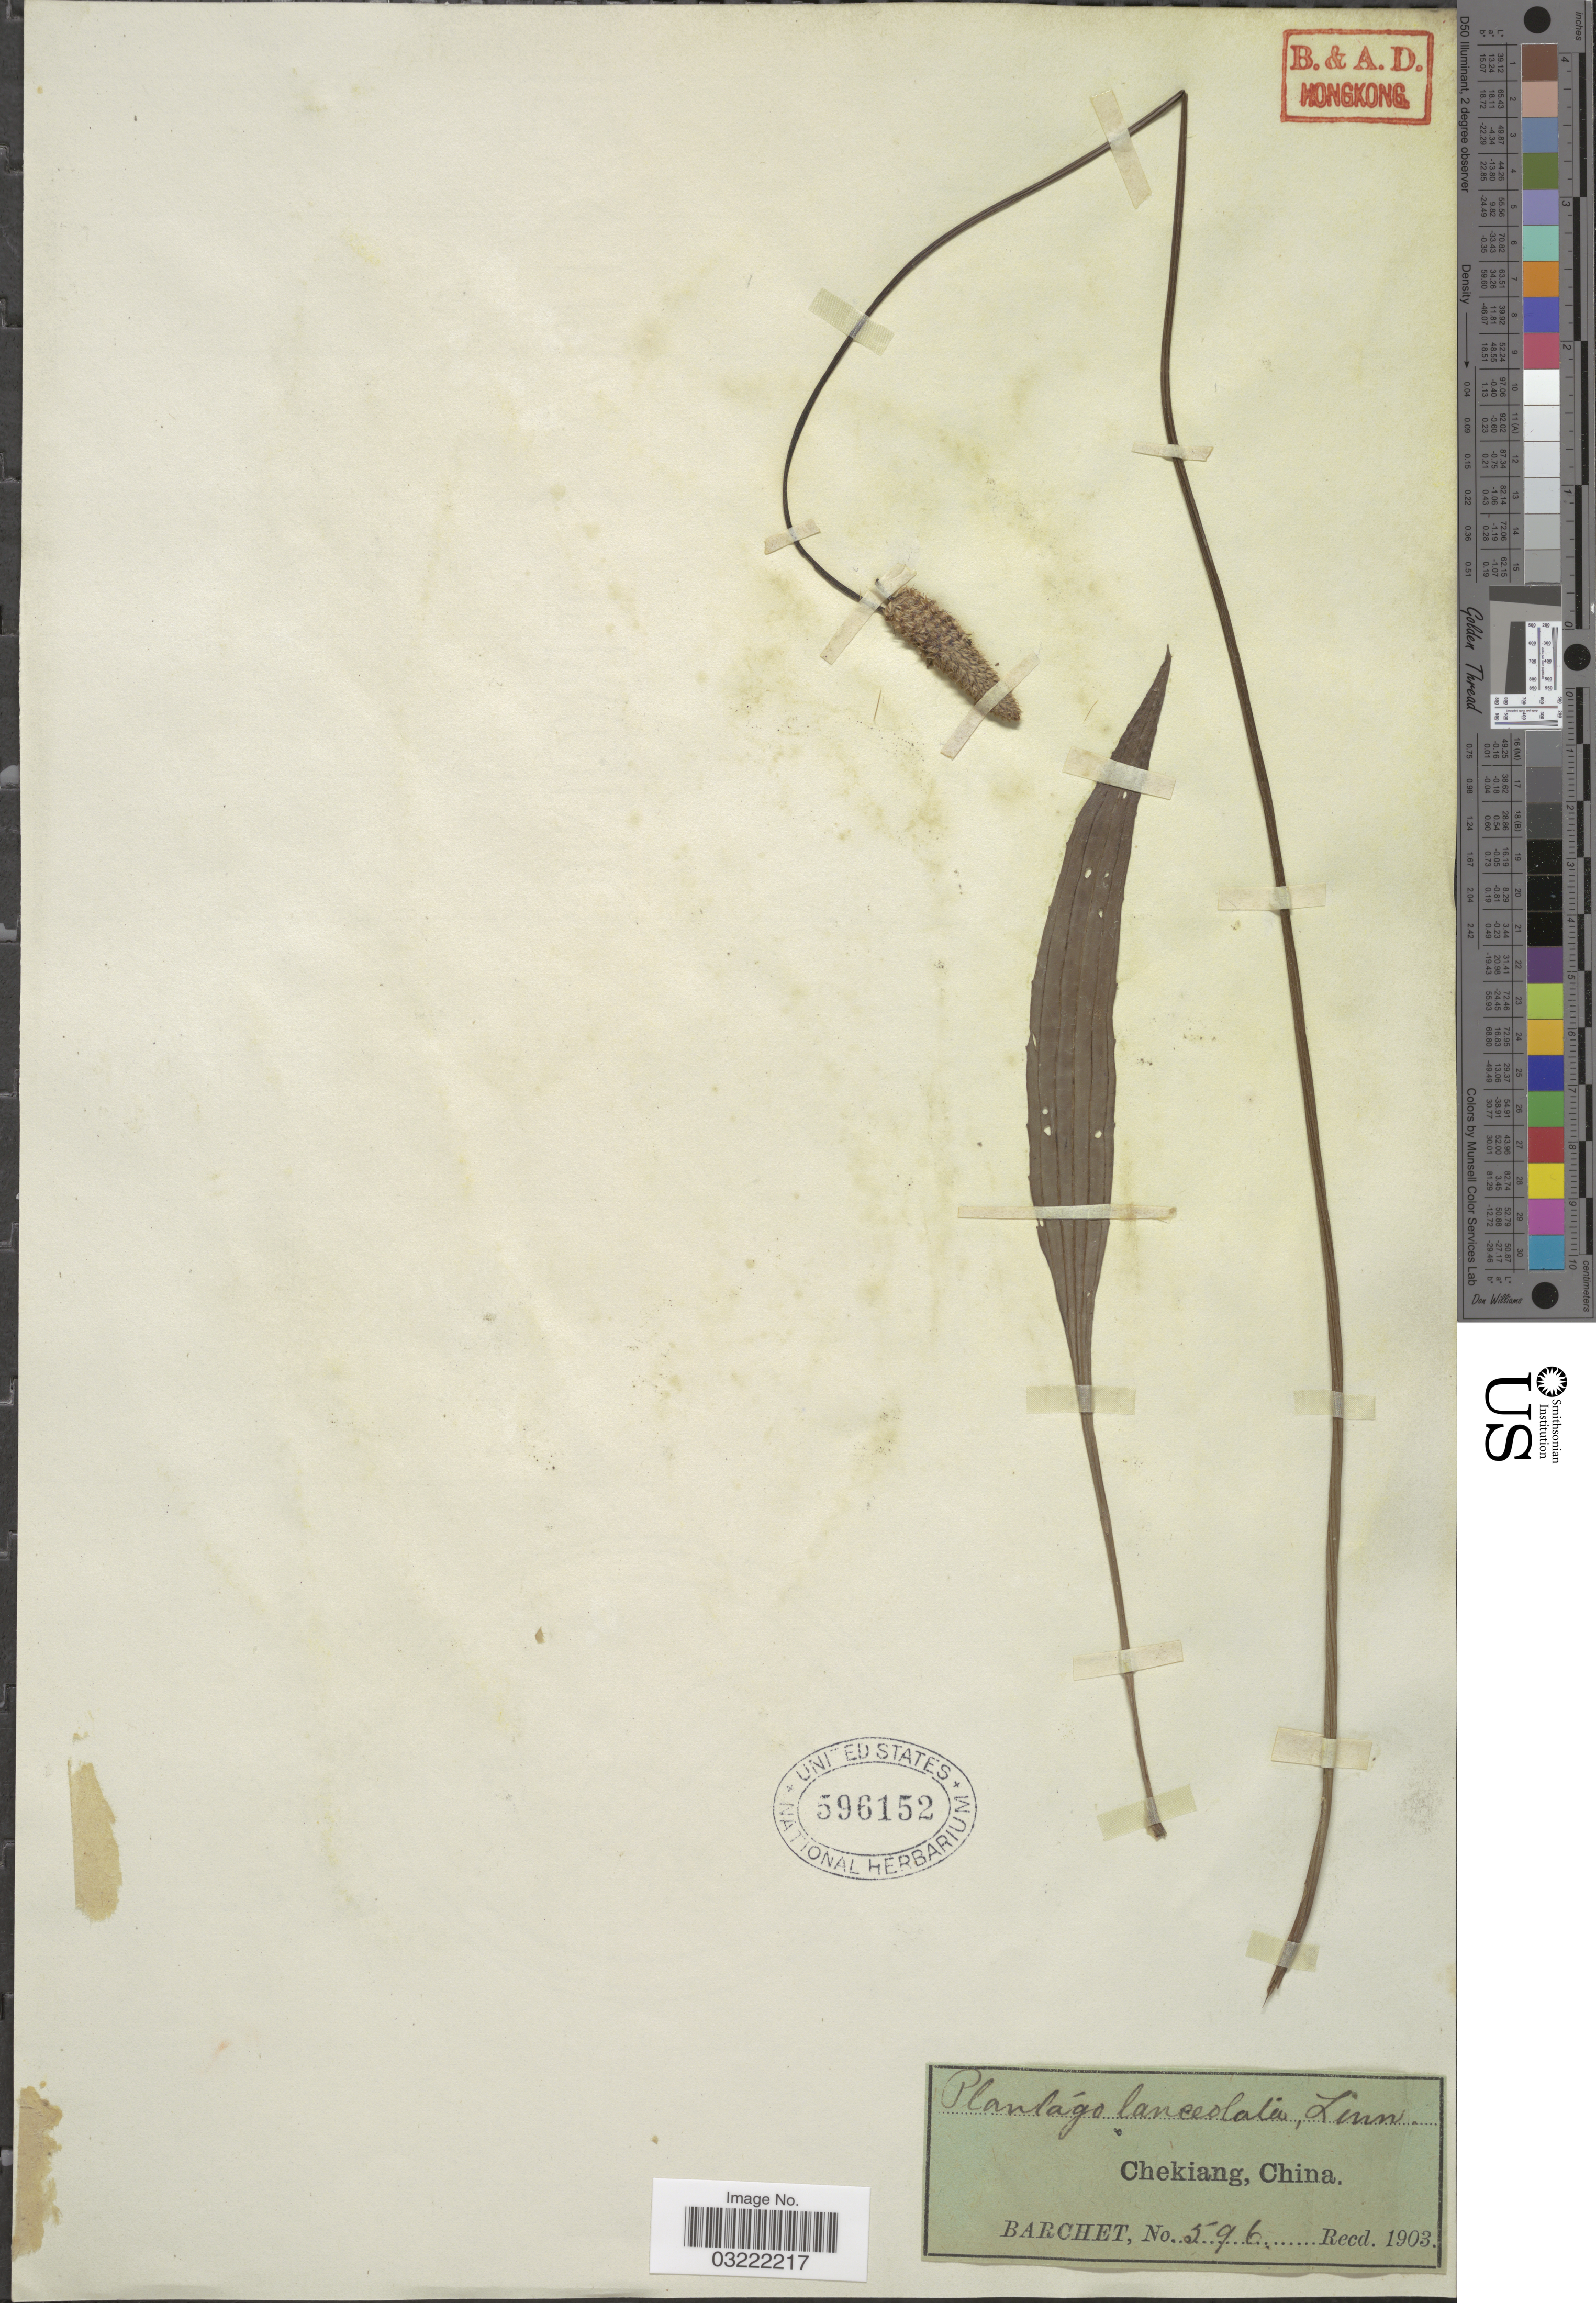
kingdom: Plantae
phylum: Tracheophyta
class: Magnoliopsida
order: Lamiales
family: Plantaginaceae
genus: Plantago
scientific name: Plantago lanceolata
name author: L.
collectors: Barchet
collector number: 596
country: China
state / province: Zhejiang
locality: Chekiang.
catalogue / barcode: US 596152